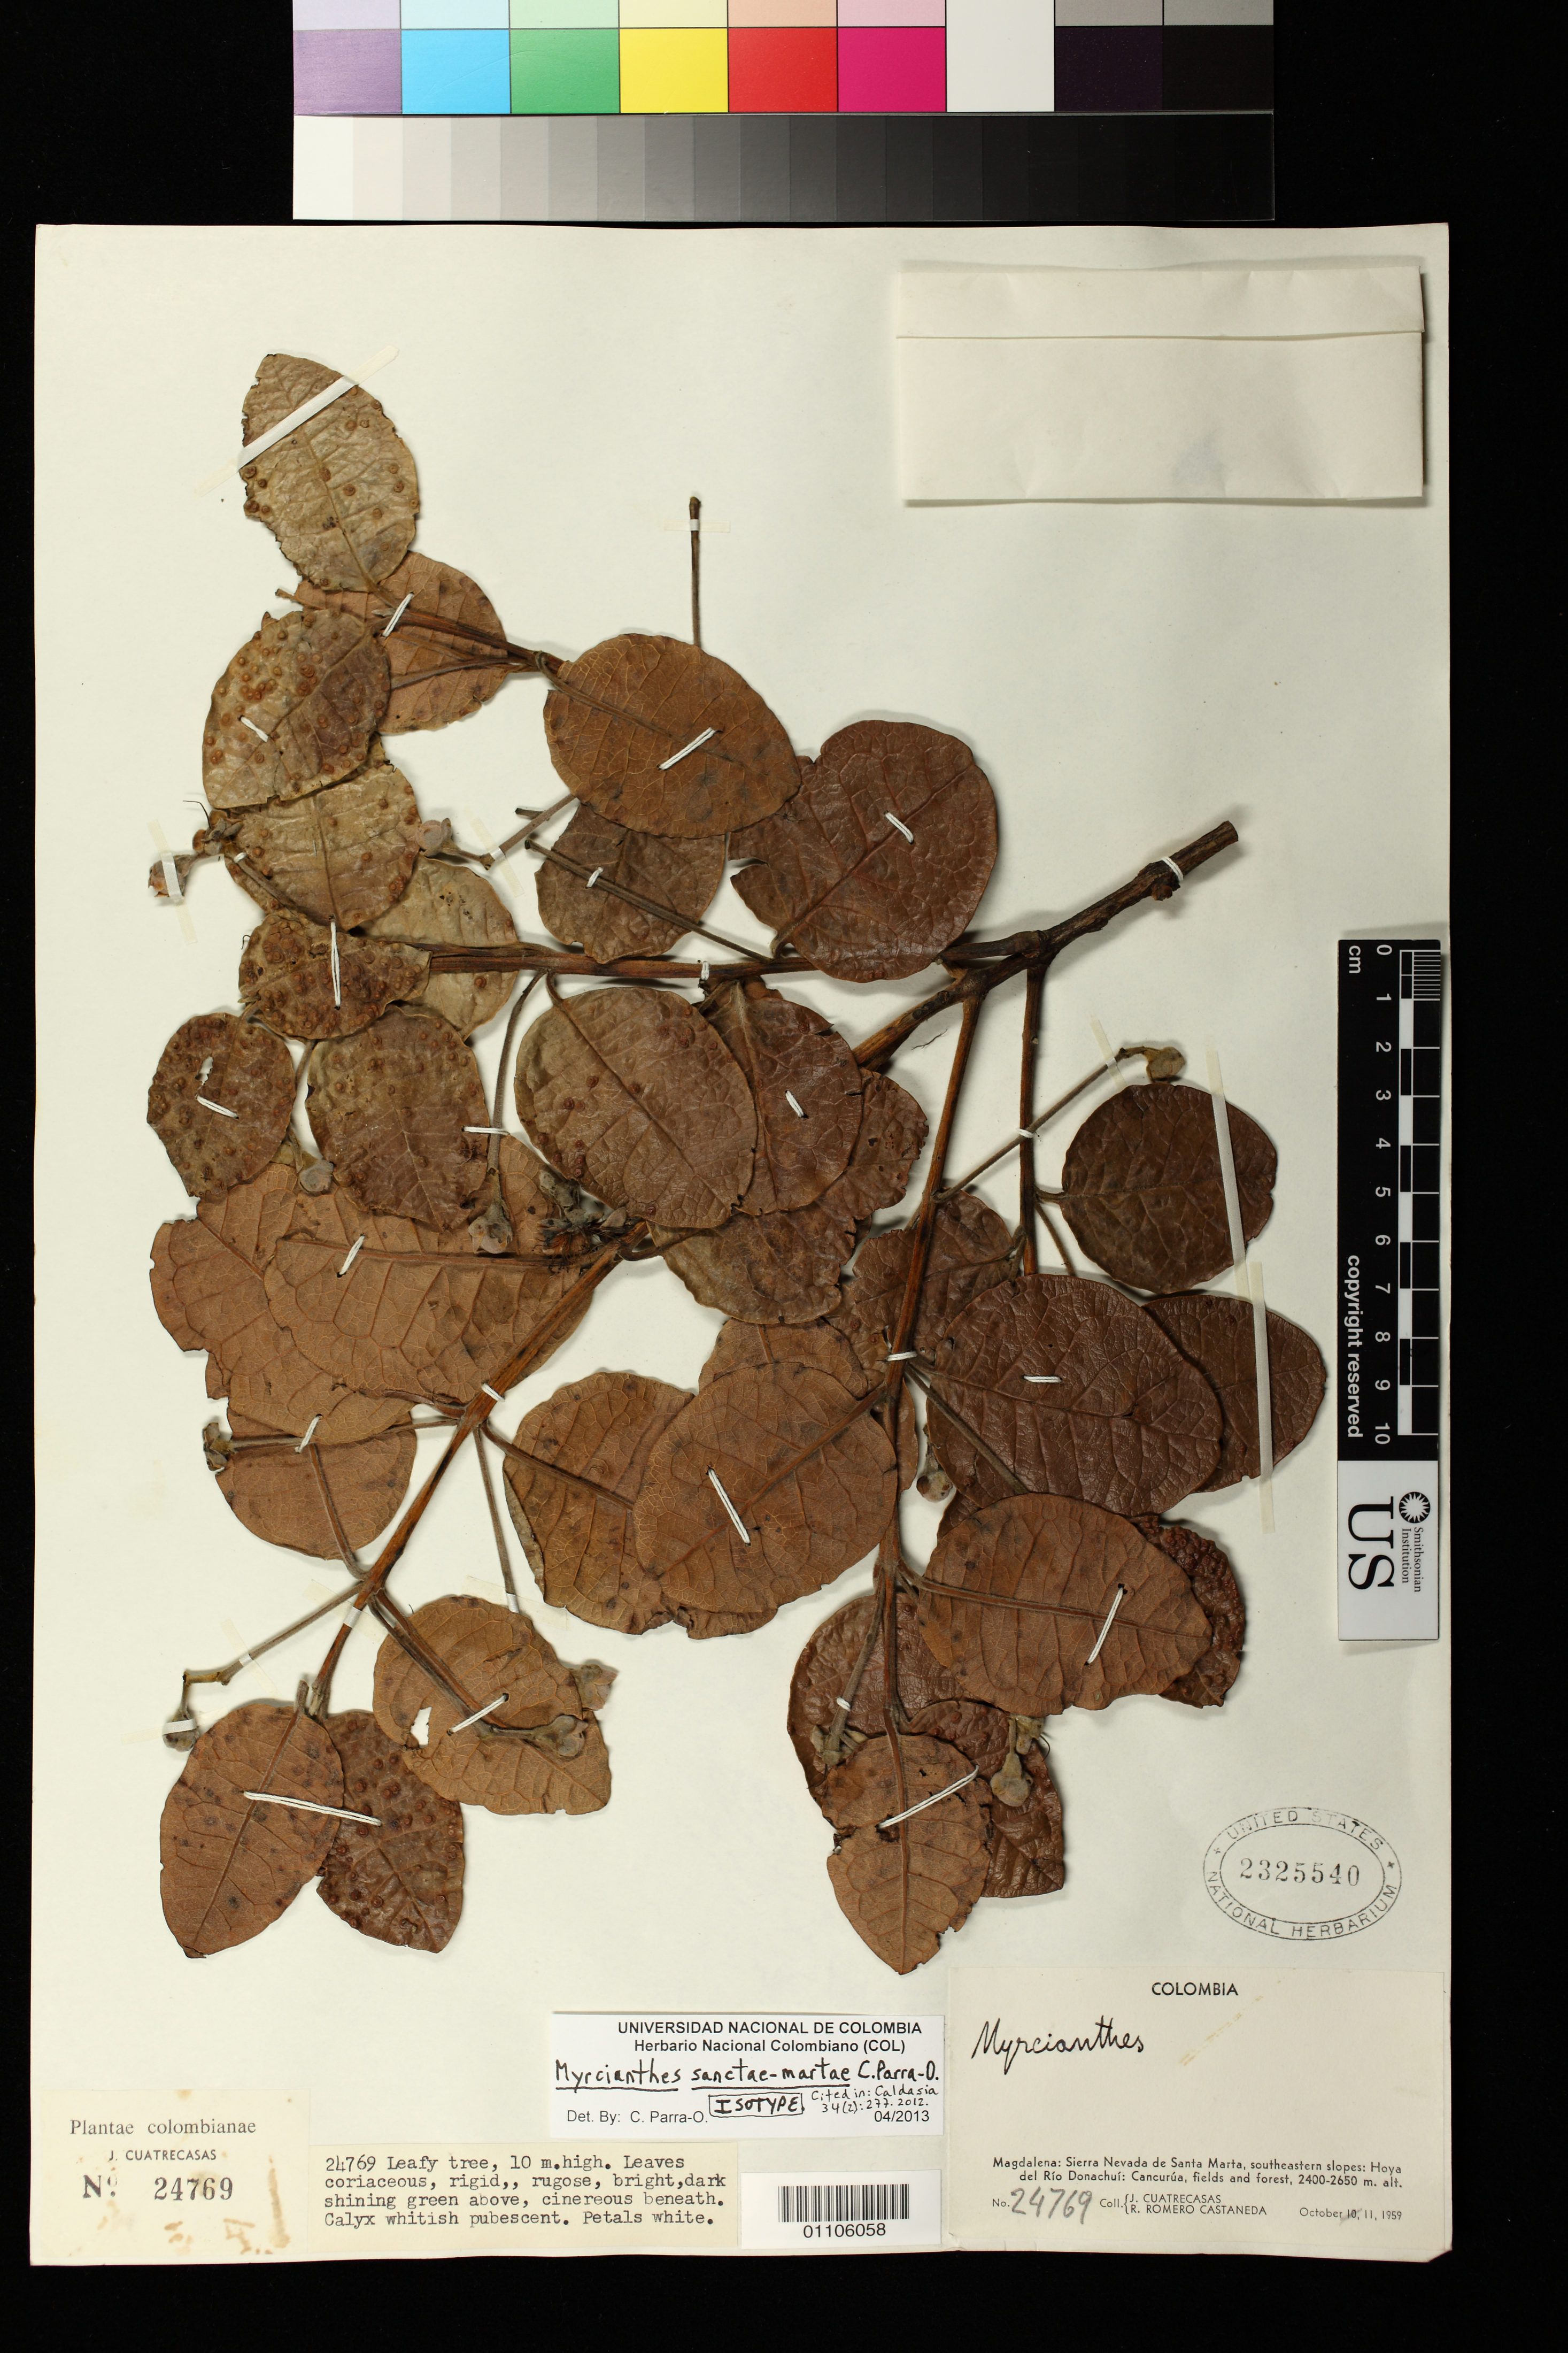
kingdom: Plantae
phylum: Tracheophyta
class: Magnoliopsida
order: Myrtales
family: Myrtaceae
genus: Myrcianthes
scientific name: Myrcianthes sanctae-martae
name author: Parra-Os.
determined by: Parra-Osorio, C. A.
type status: Isotype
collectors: J. Cuatrecasas & R. Romero Castañeda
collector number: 24769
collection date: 1959-10-11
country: Colombia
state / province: Magdalena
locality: Sierra Nevada de Santa Marta, southeastern slopes: Hoya del Río Donachuí: Cancurúa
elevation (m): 2400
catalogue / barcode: US 2325540